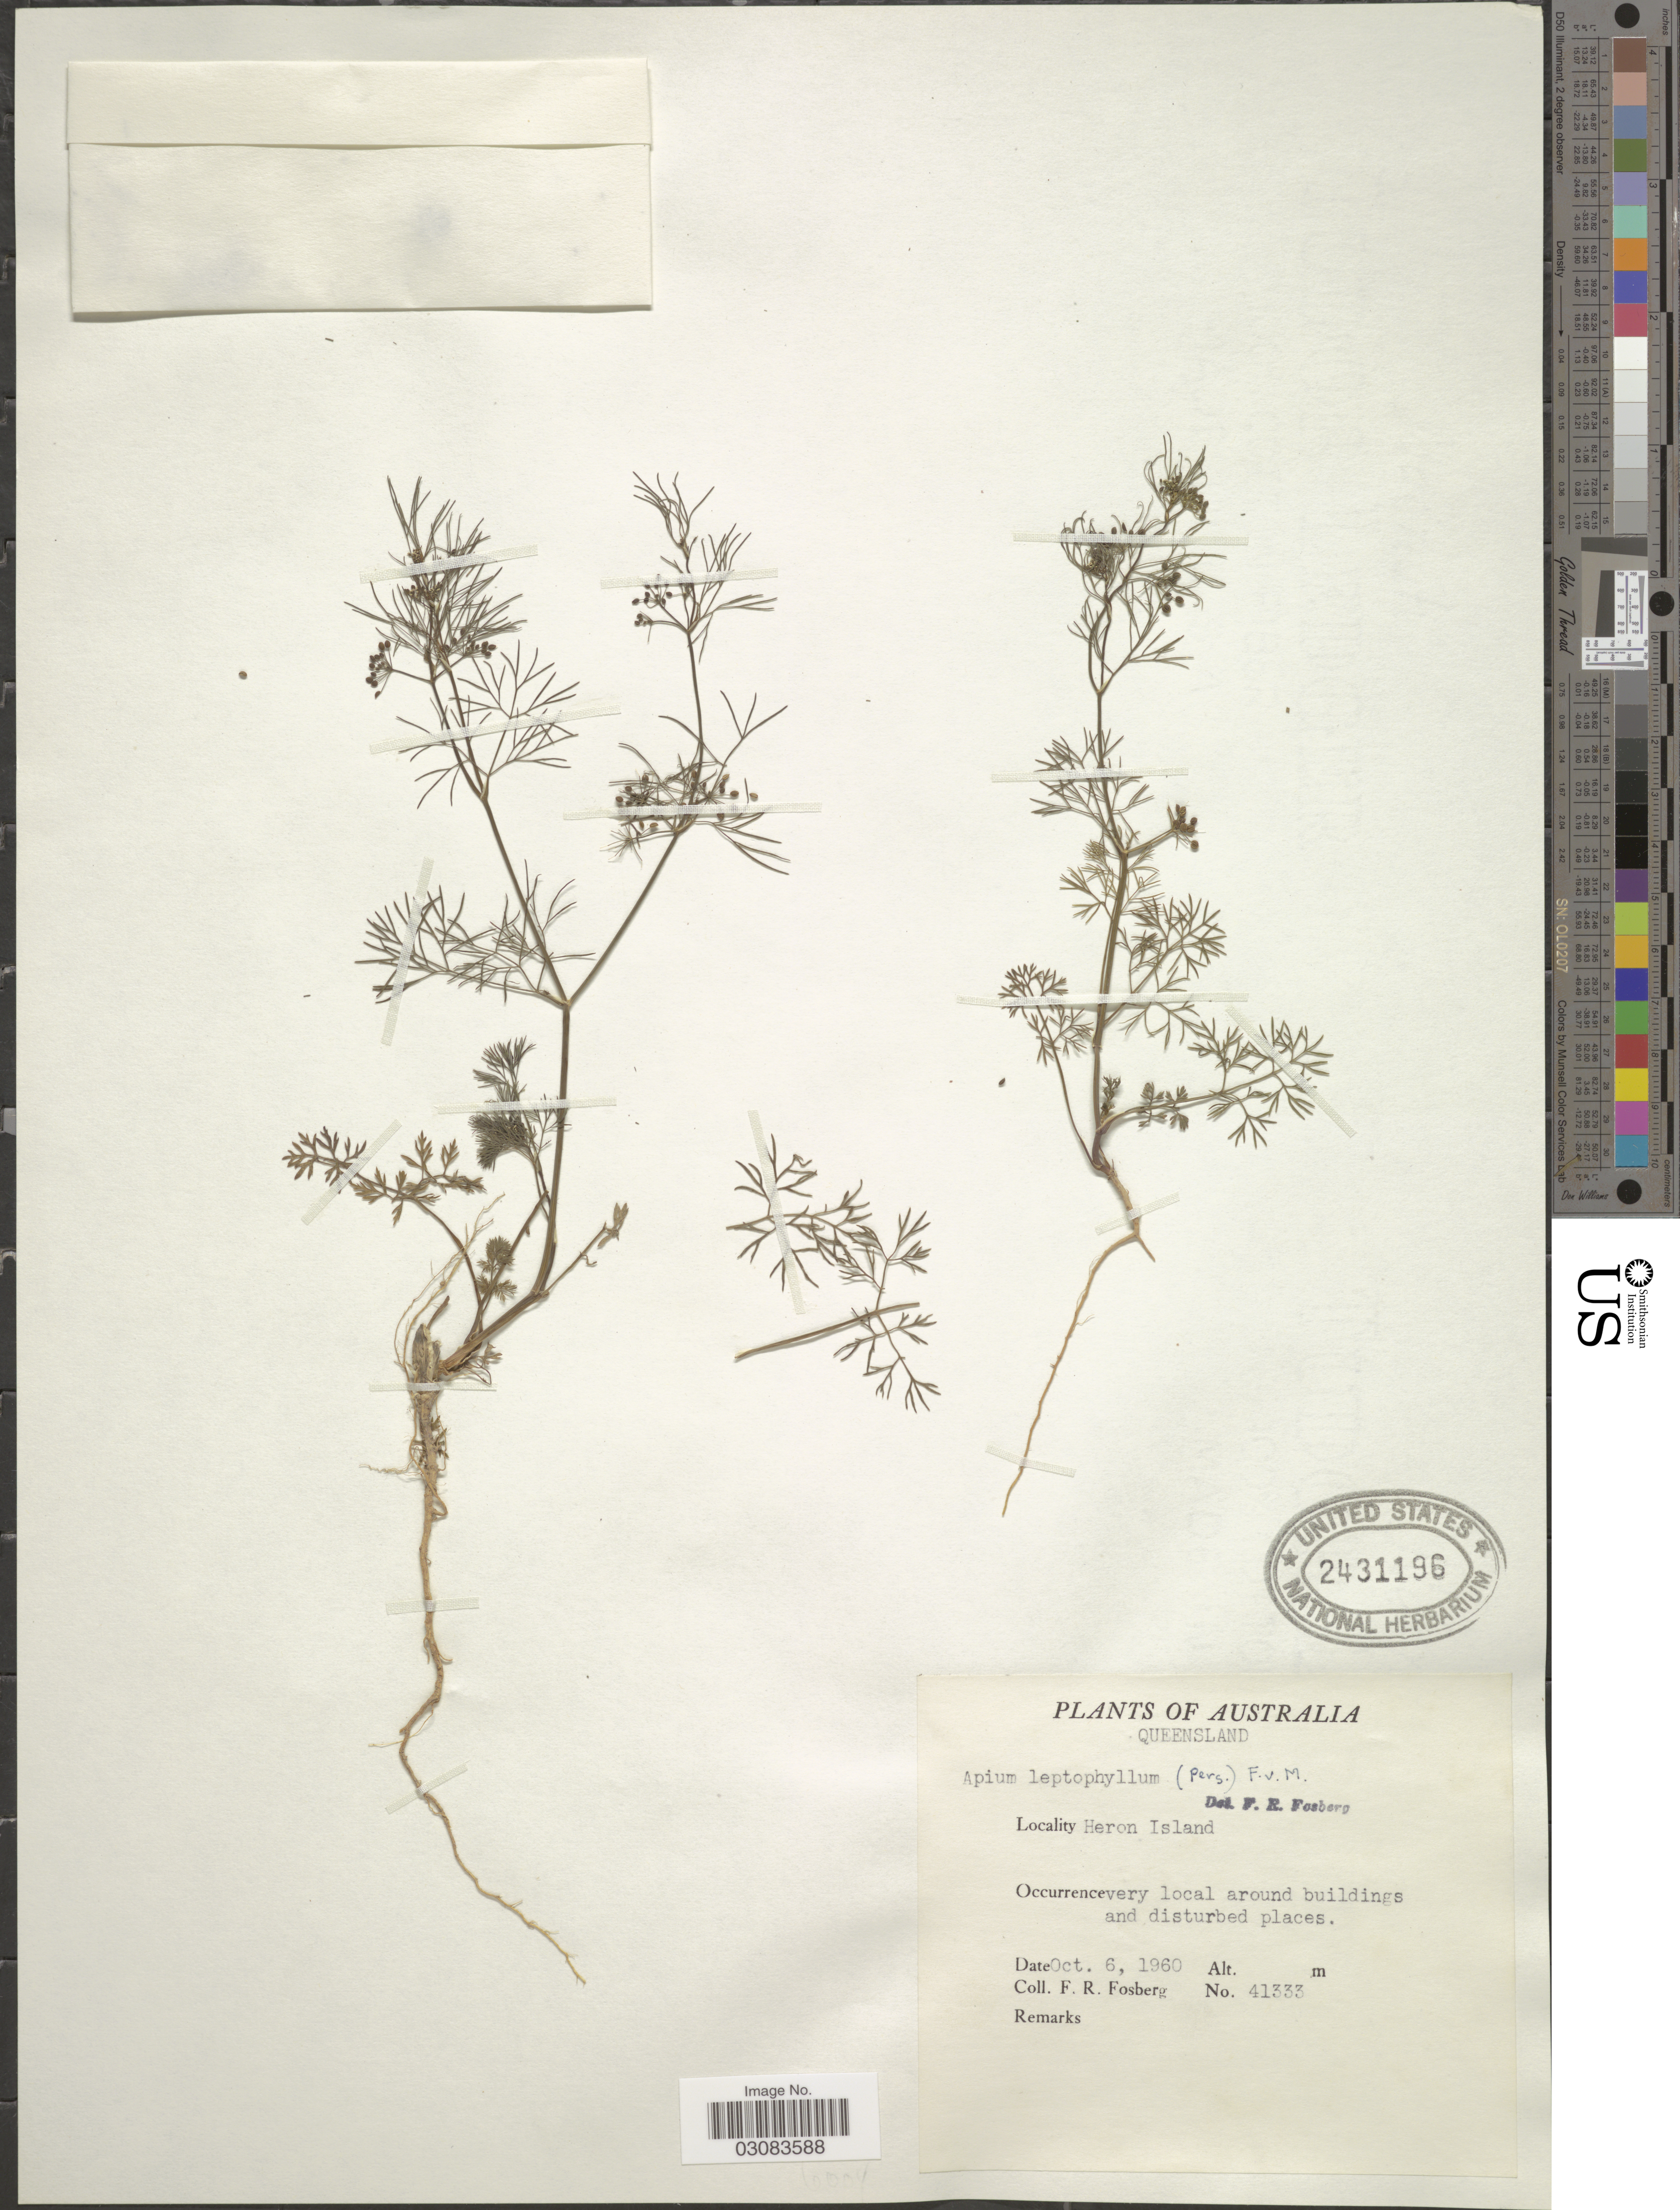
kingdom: Plantae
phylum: Tracheophyta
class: Magnoliopsida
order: Apiales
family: Apiaceae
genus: Cyclospermum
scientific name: Cyclospermum leptophyllum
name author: (Pers.) Sprague ex Britton & P. Wilson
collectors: F. R. Fosberg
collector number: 41333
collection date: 1960-10-06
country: Australia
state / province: Queensland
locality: Heron Island.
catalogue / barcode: US 2431196